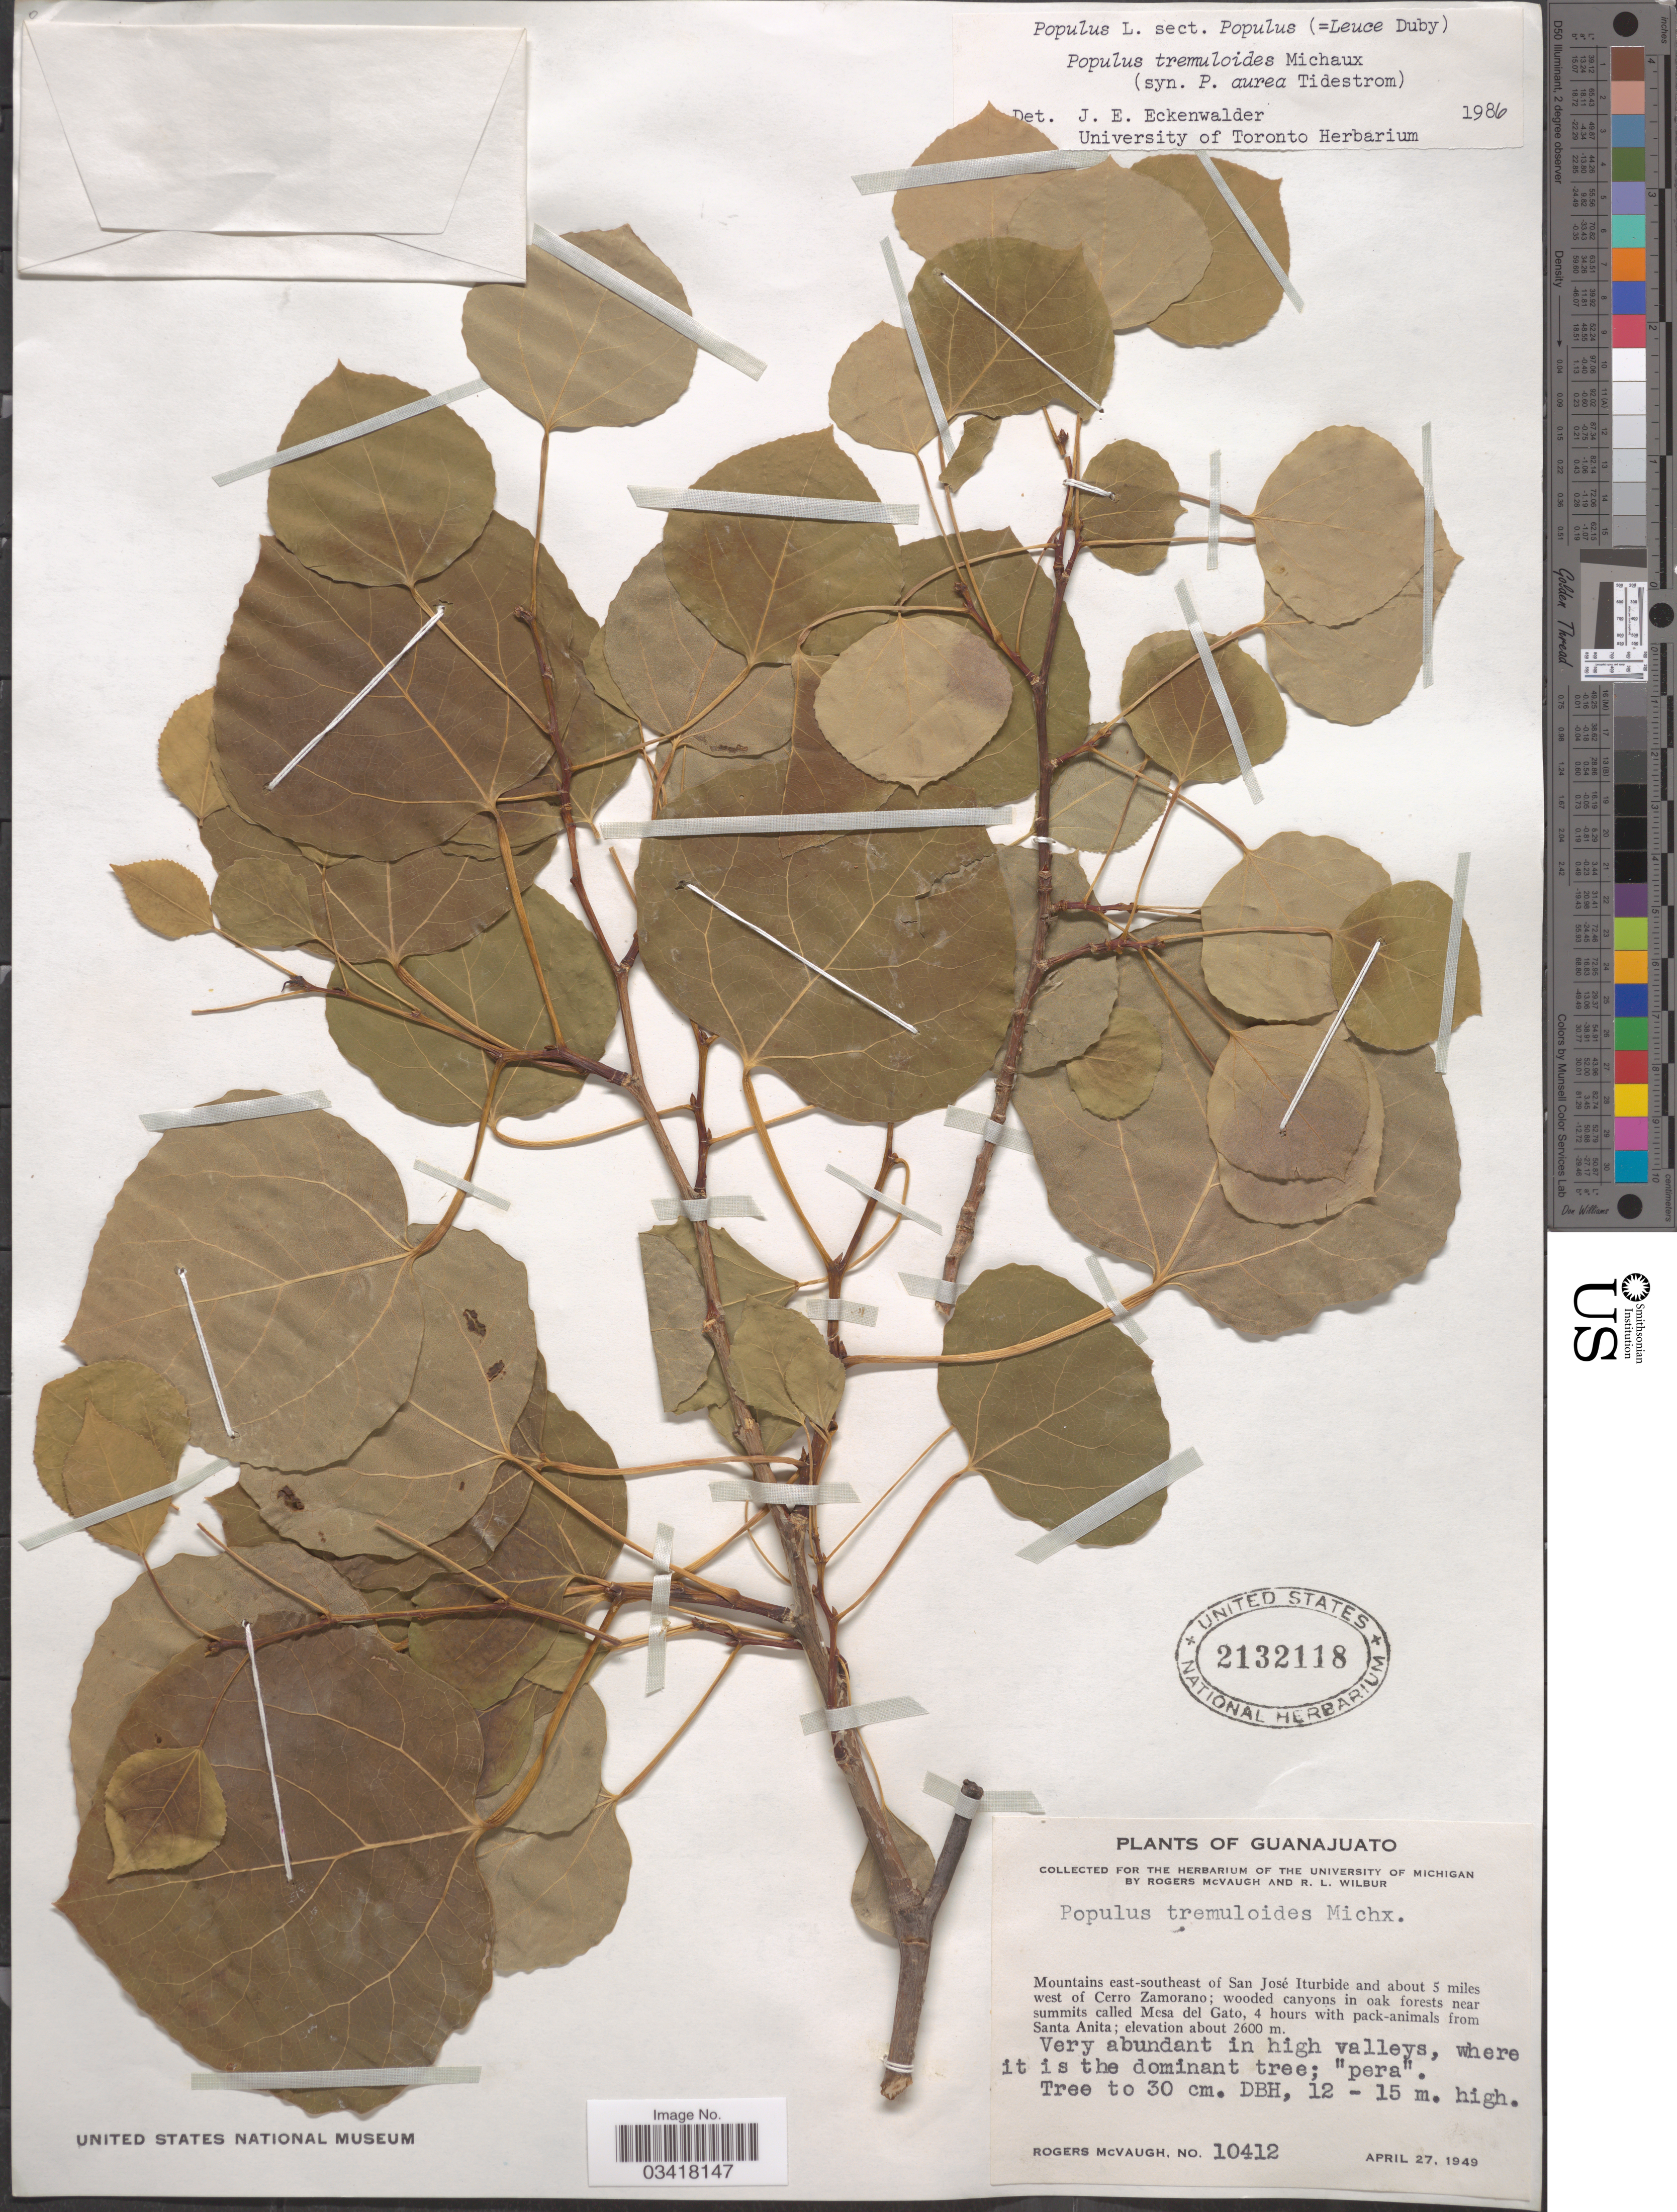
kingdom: Plantae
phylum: Tracheophyta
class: Magnoliopsida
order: Malpighiales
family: Salicaceae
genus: Populus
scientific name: Populus tremuloides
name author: Michx.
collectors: R. McVaugh & R. L. Wilbur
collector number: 10412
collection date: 1949-04-27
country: Mexico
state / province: Guanajuato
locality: Mountains east-southeast of San José Iturbide and about 5 miles west of Cerro Zamorano. Near summits called Mesa del Gato, 4 hours with pack-animals from Santa Anita.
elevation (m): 2600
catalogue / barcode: US 2132118